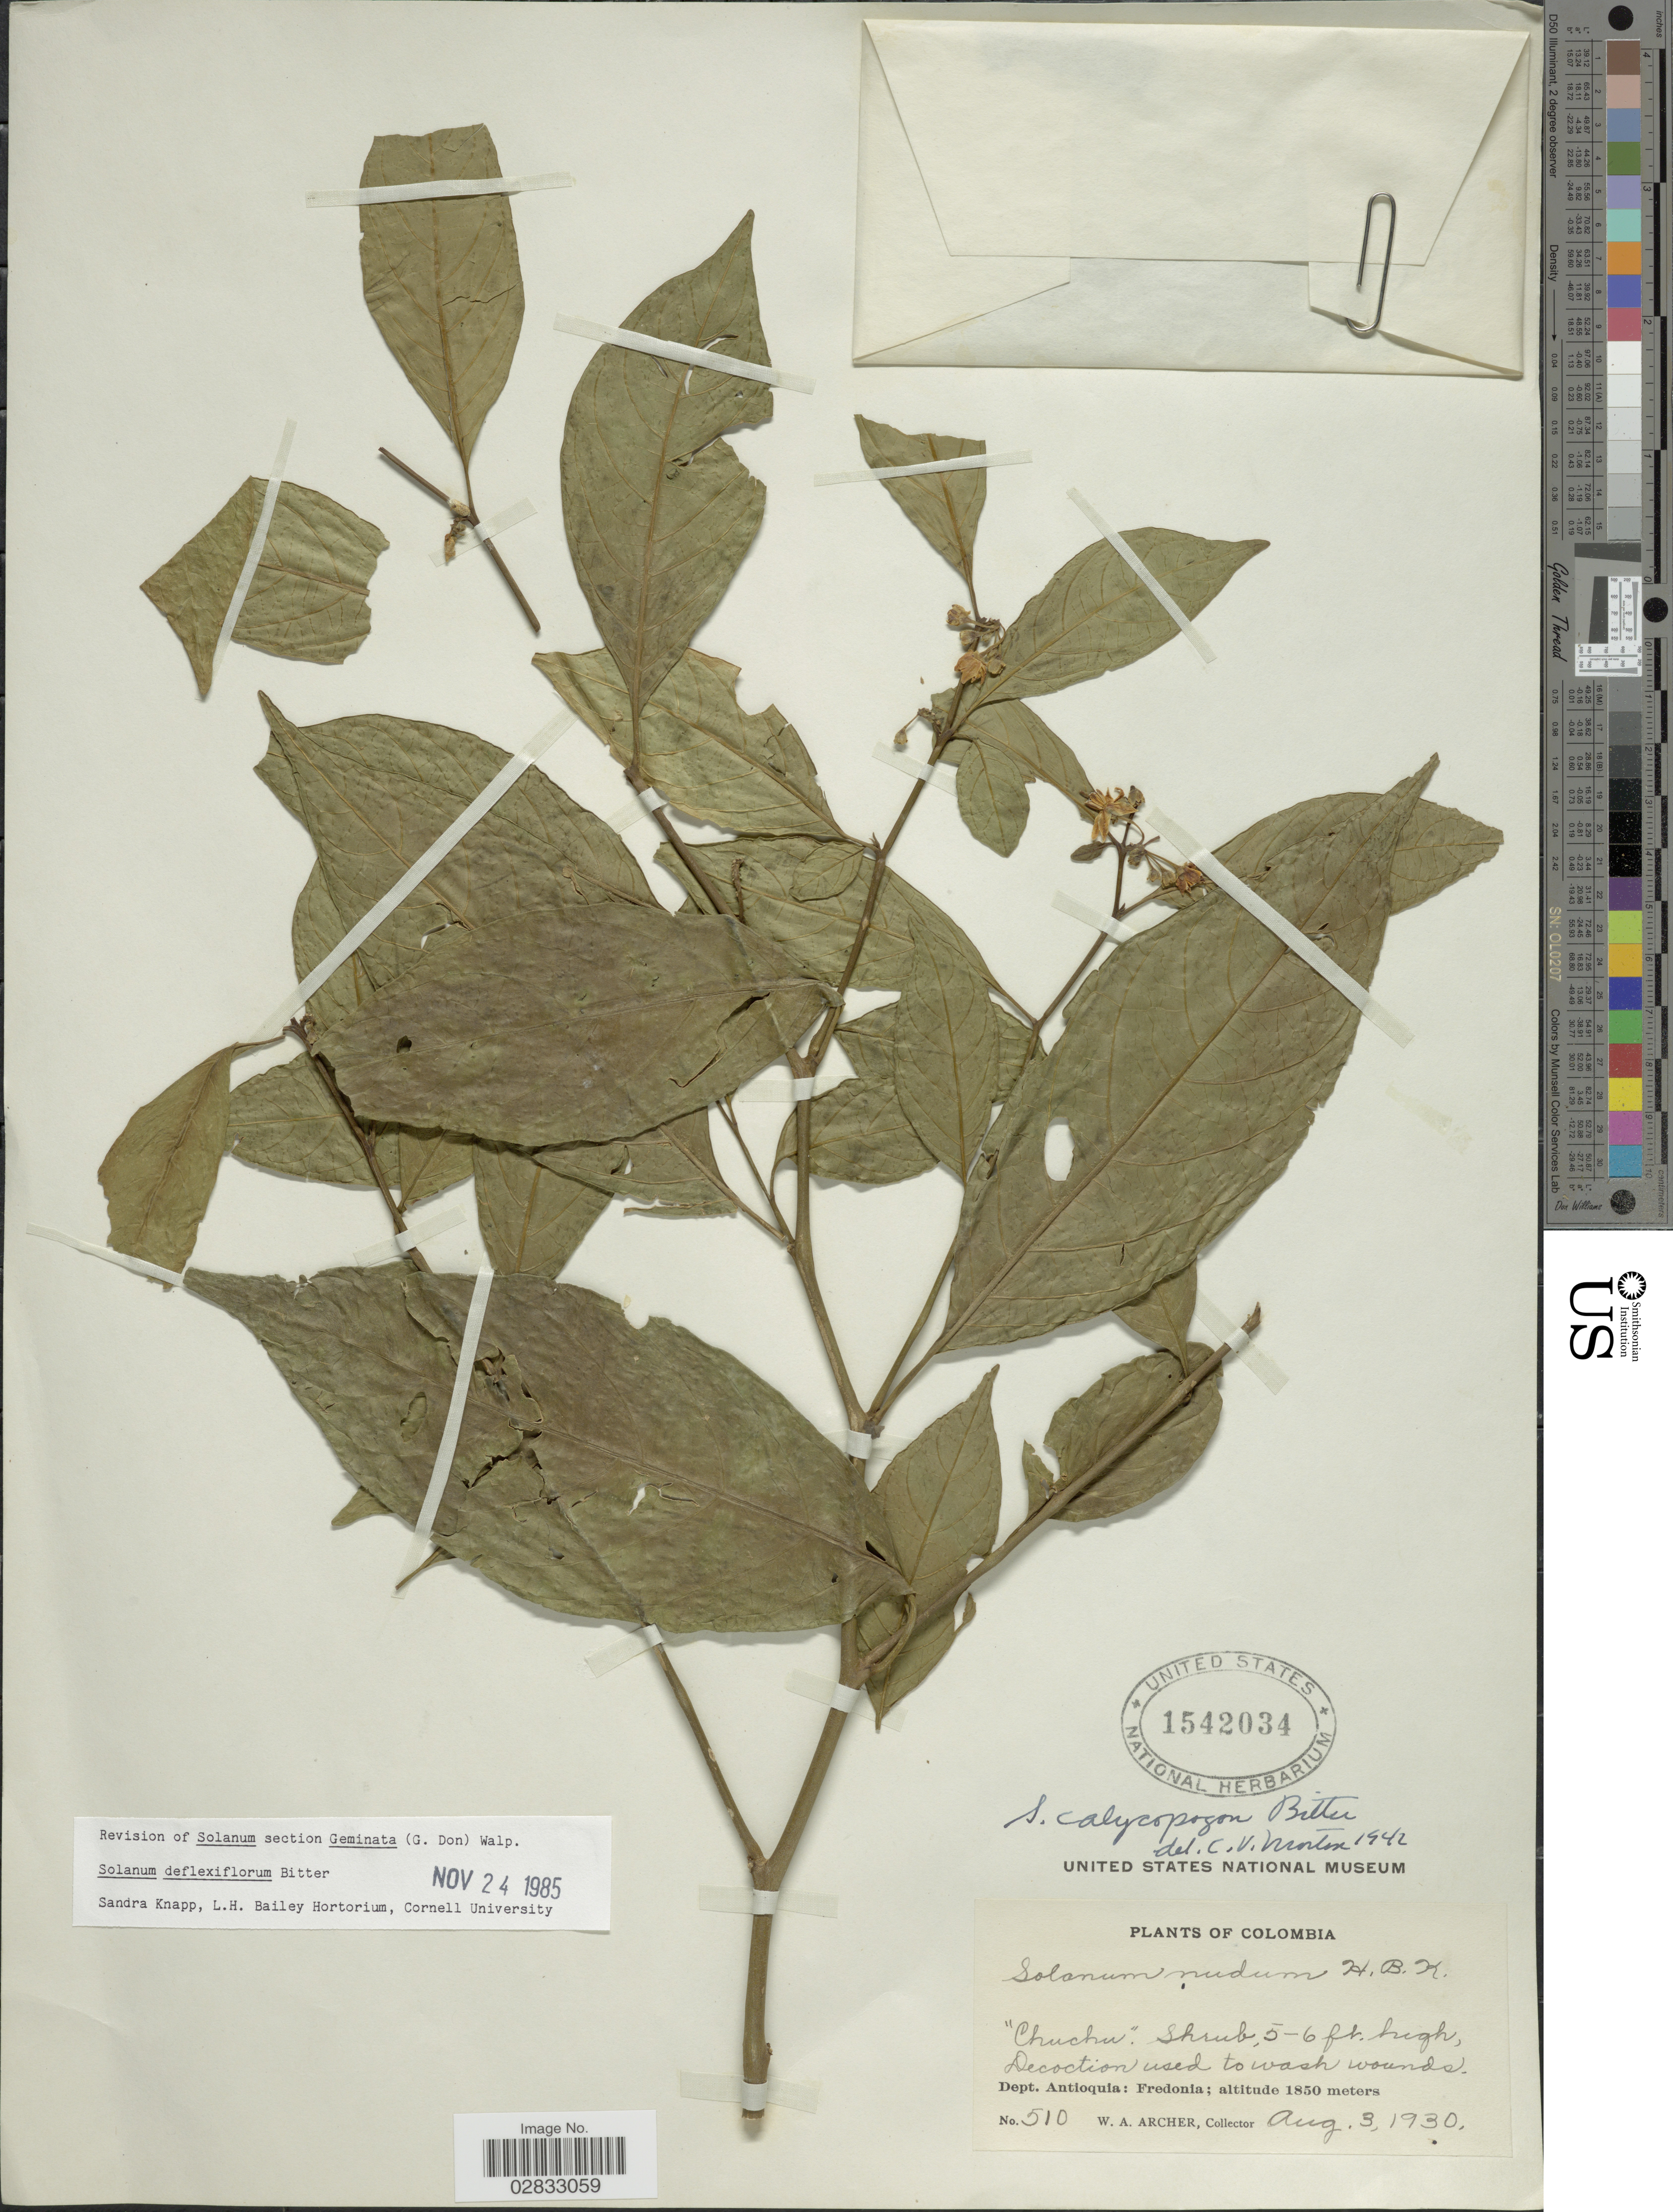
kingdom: Plantae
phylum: Tracheophyta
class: Magnoliopsida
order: Solanales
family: Solanaceae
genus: Solanum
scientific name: Solanum deflexiflorum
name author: Bitter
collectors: W. A. Archer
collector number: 510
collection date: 1930-08-03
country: Colombia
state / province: Antioquia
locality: Dept. Antioquia: Fredonia.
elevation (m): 1850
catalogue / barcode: US 1542034